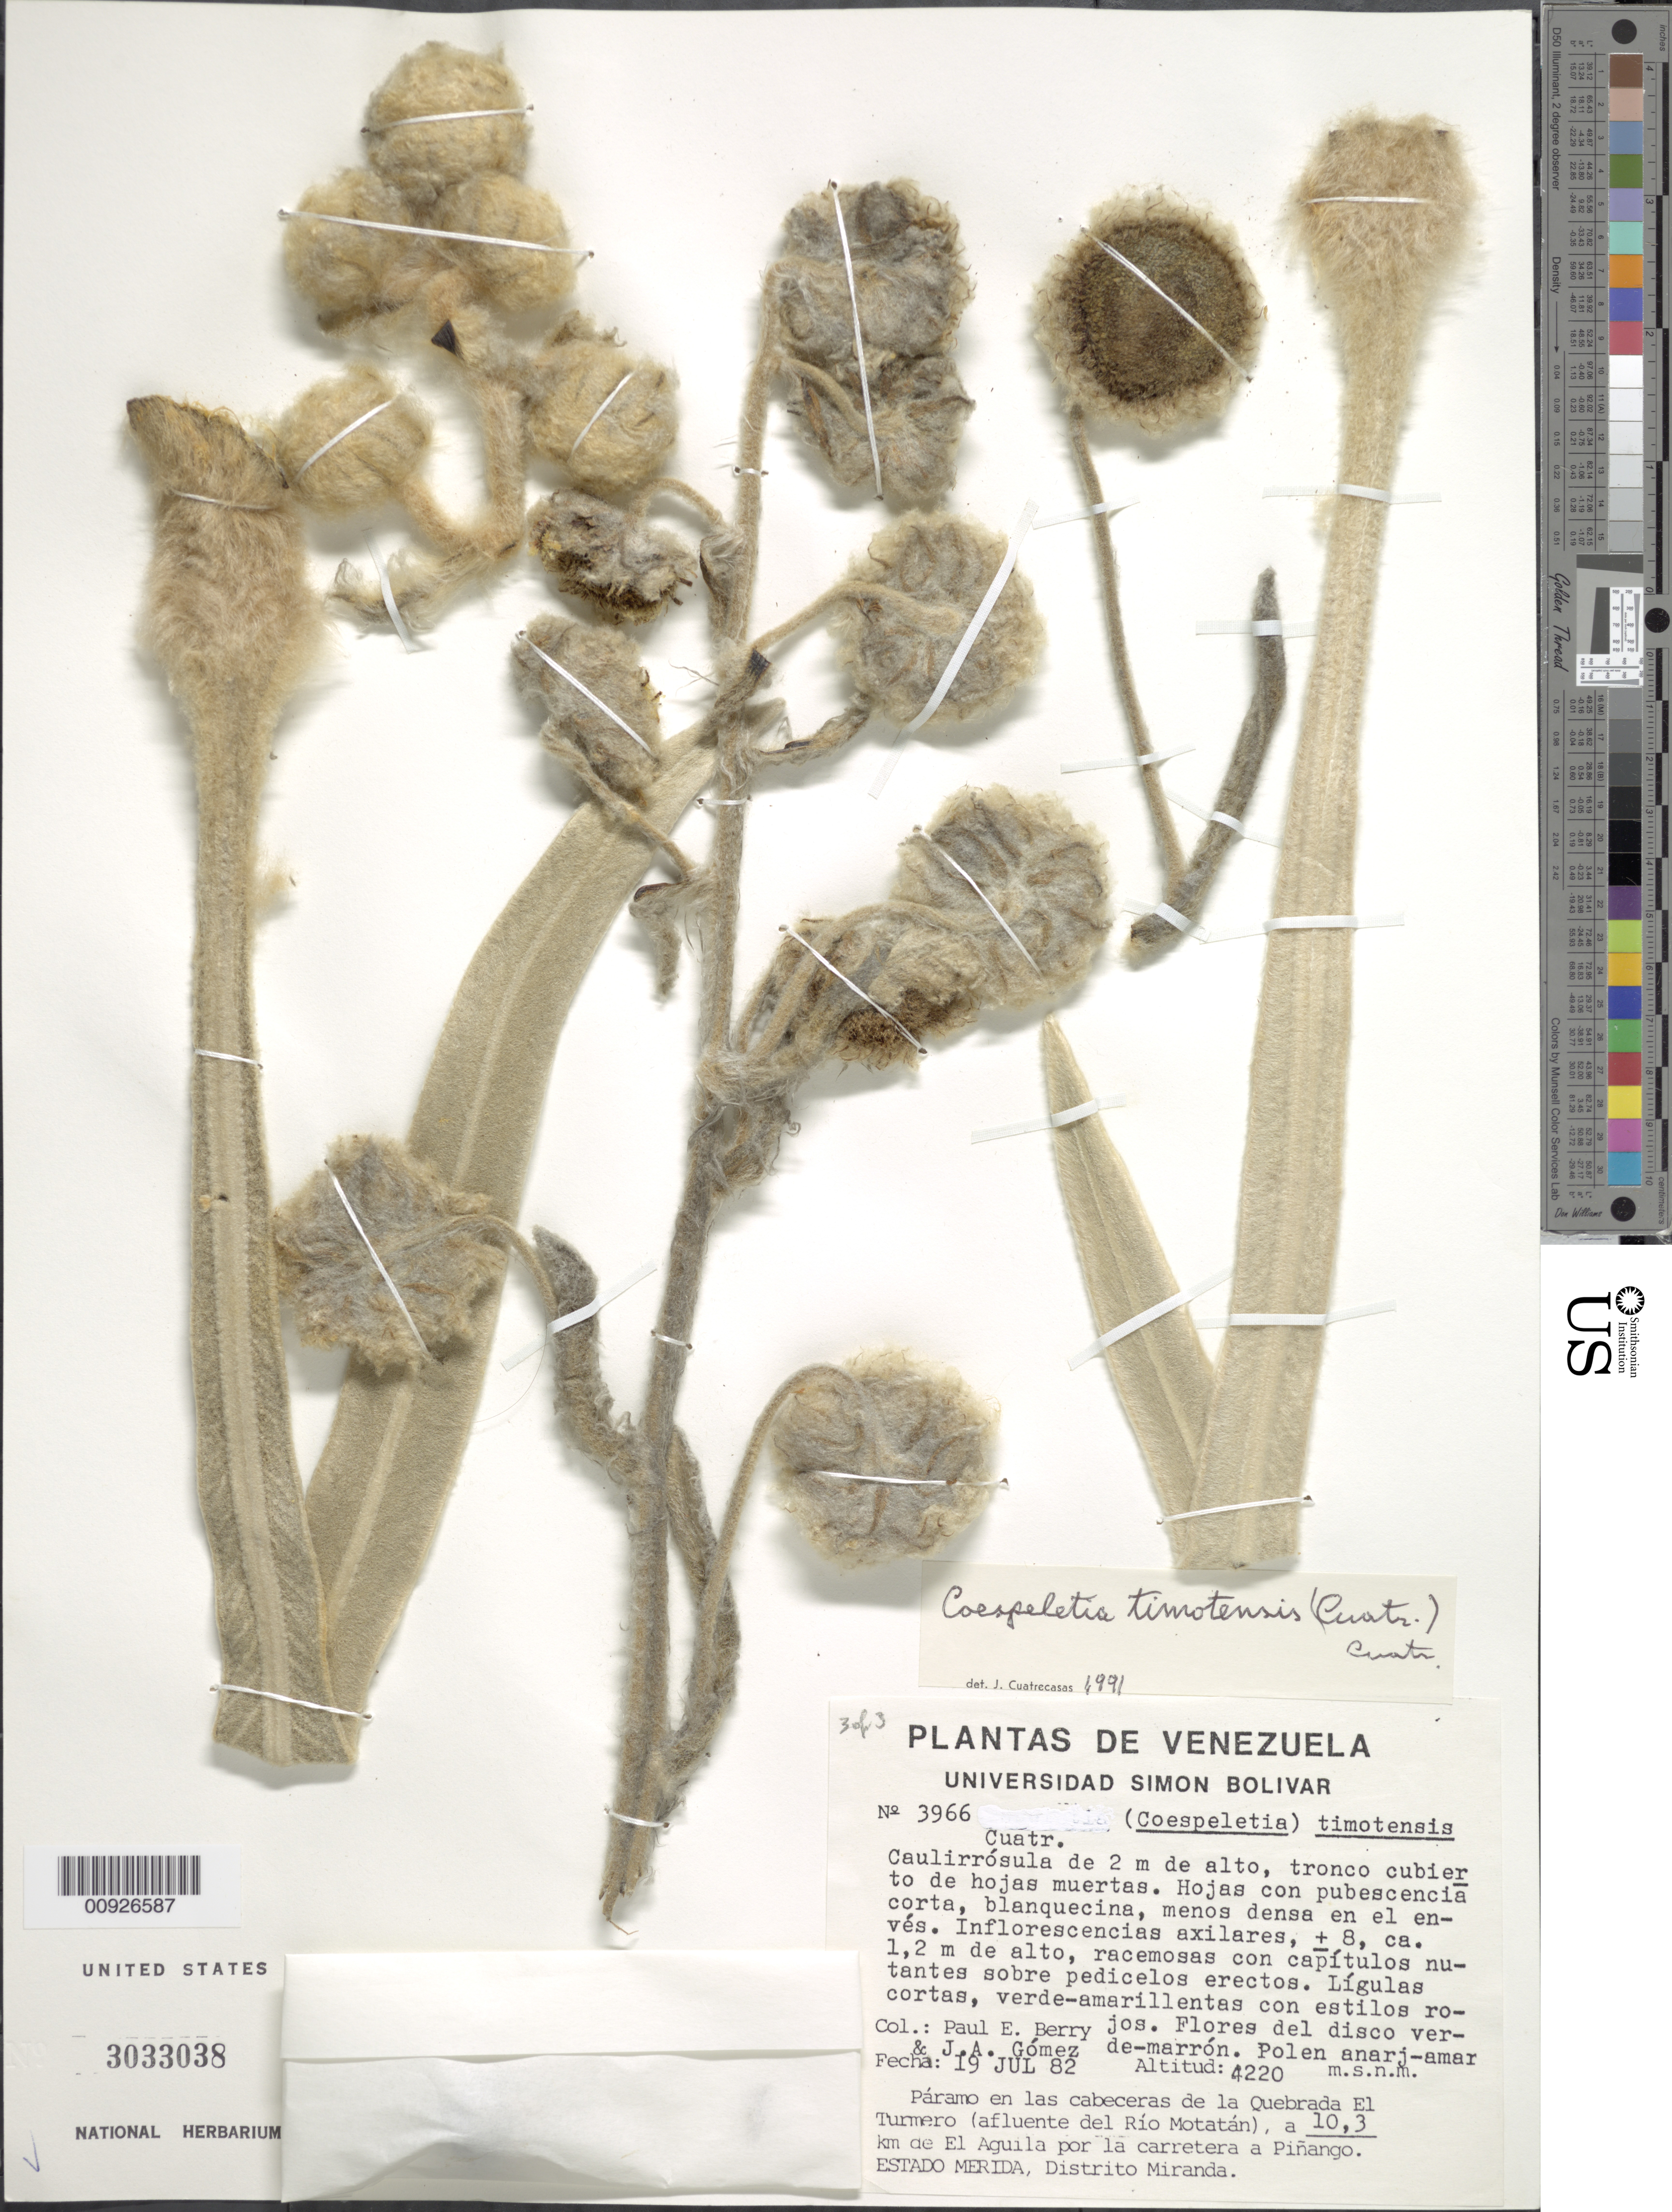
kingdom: Plantae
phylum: Tracheophyta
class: Magnoliopsida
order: Asterales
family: Asteraceae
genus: Coespeletia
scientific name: Coespeletia timotensis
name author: (Cuatrec.) Cuatrec.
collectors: P. E. Berry & J. A. Gómez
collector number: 3966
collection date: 1982-07-19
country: Venezuela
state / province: Mérida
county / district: Miranda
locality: Páramo en las cabeceras de la Quebrada el Turmero (afluente del Río Motatán), a 10.3 km de El Aguila por la carretera a Piñango.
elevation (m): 4220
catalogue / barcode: US 3033038